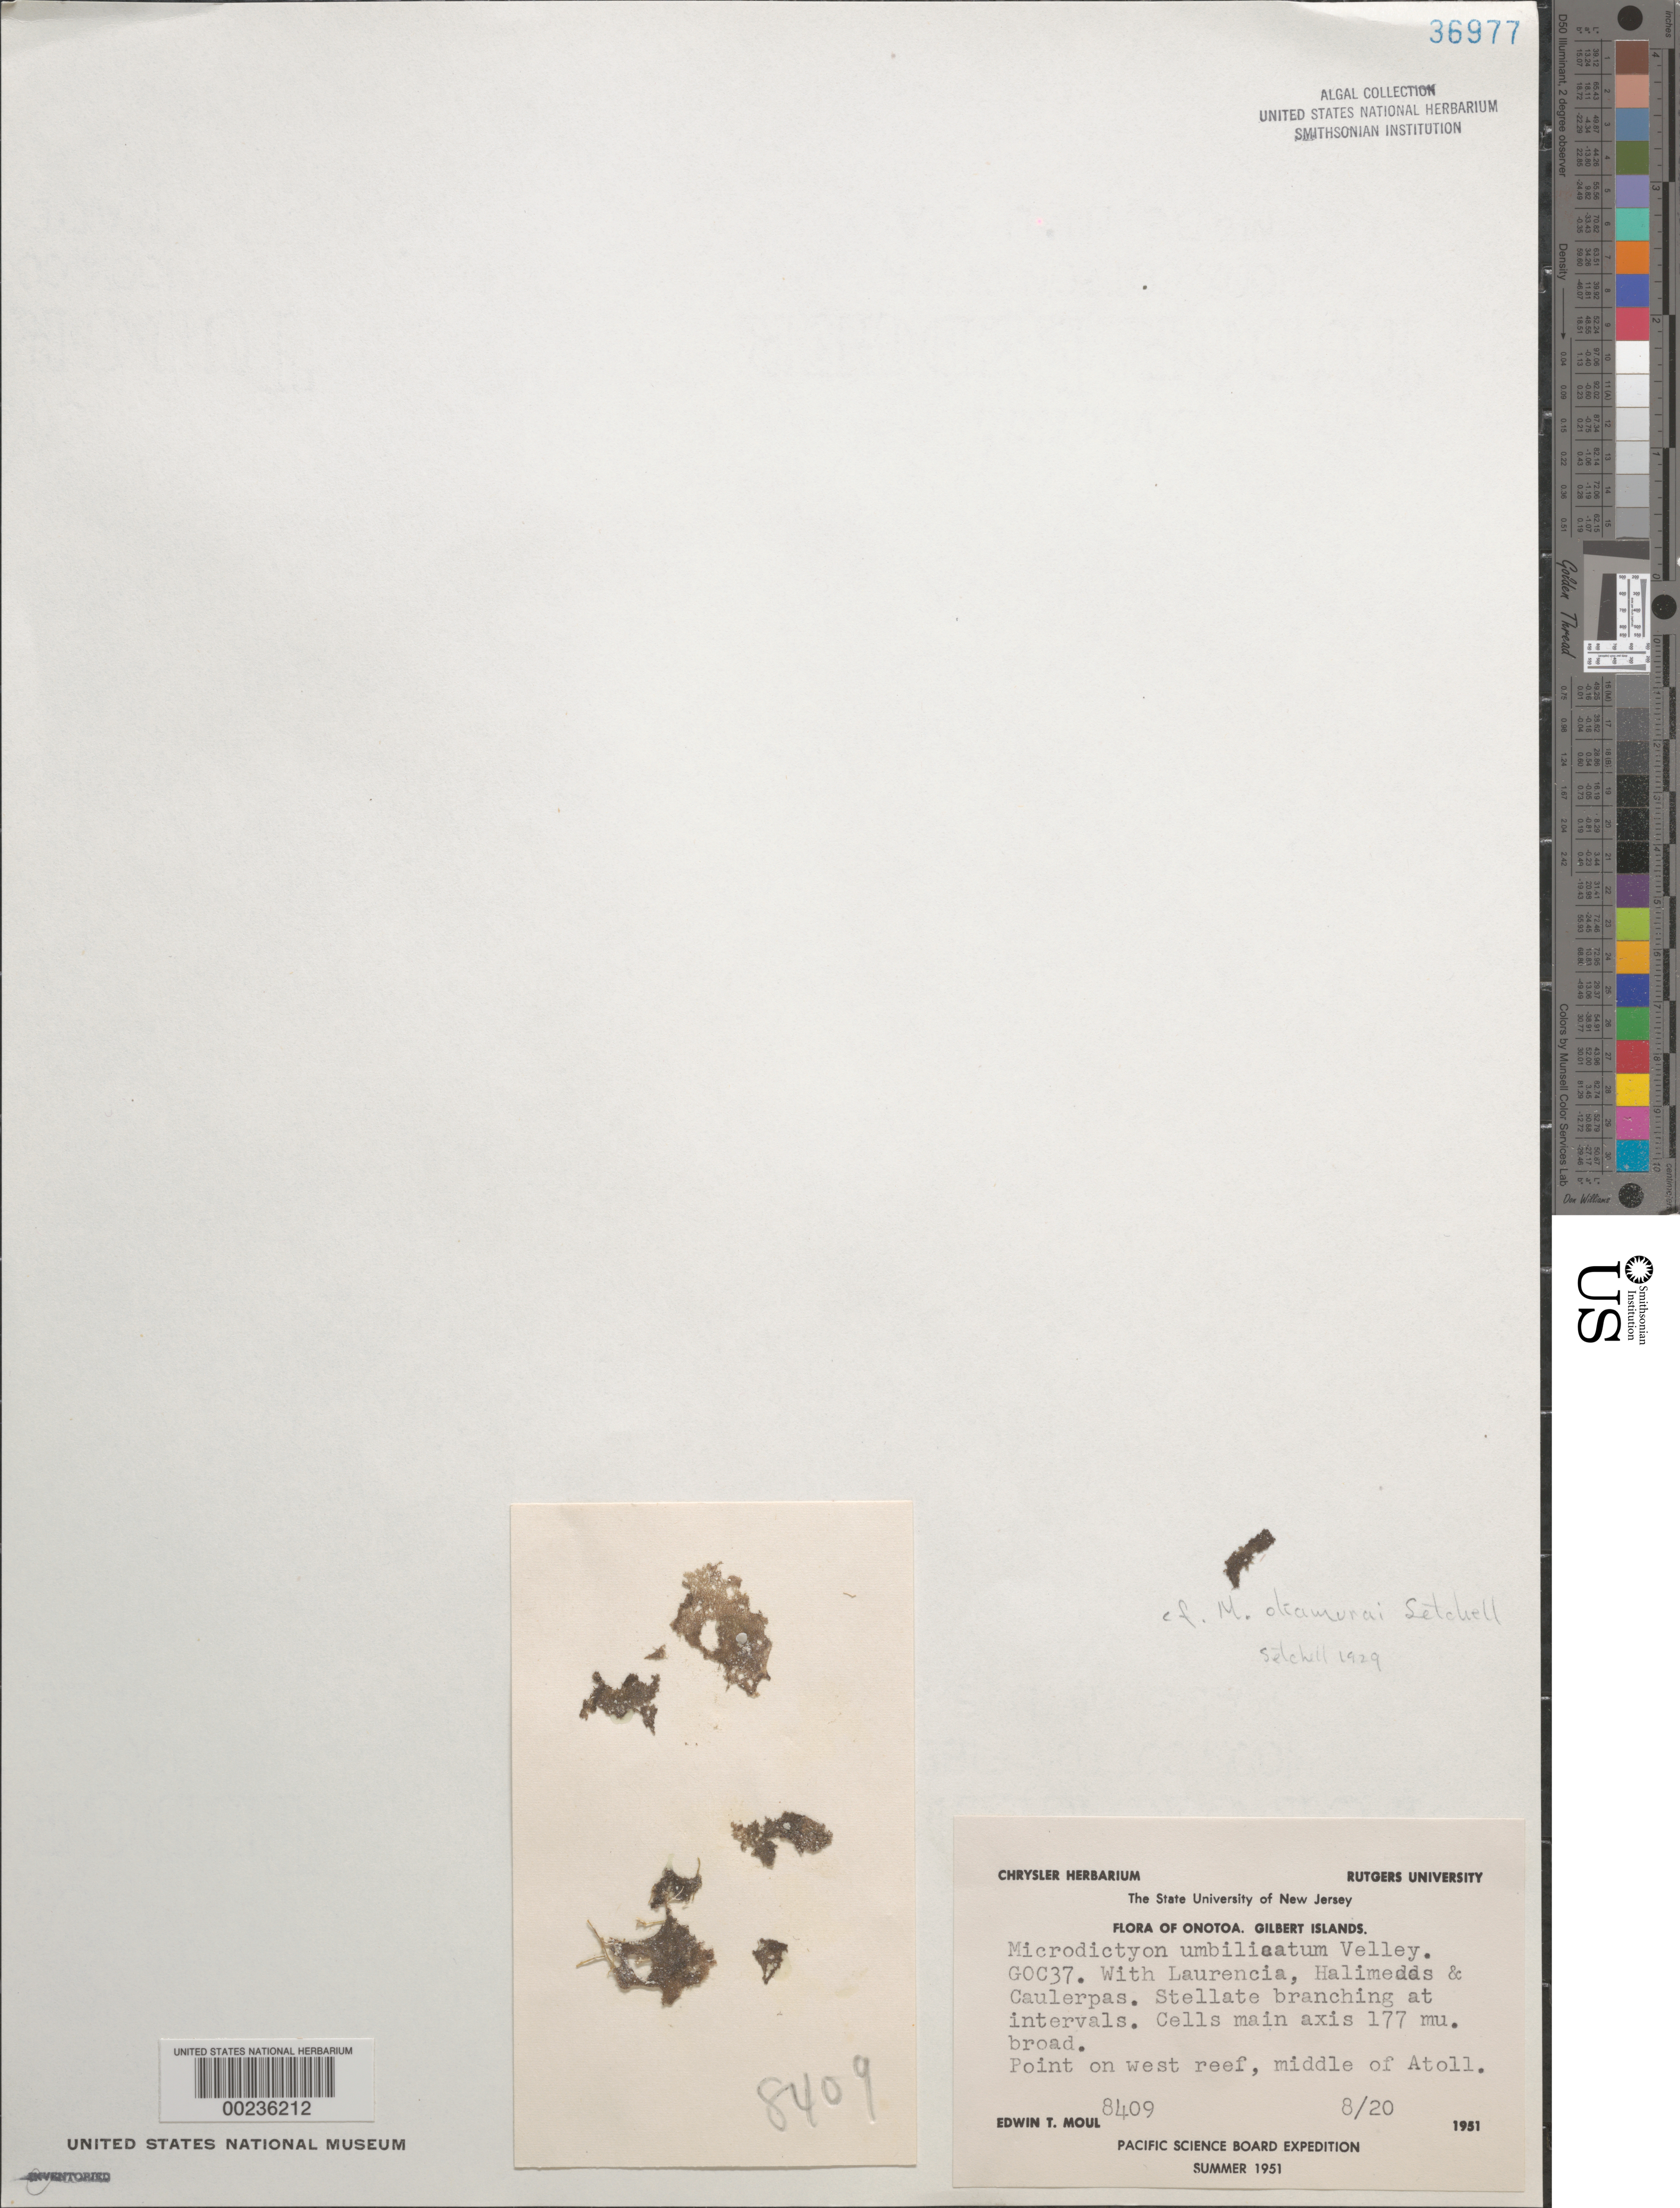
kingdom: Plantae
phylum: Chlorophyta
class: Ulvophyceae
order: Cladophorales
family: Anadyomenaceae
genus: Microdictyon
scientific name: Microdictyon umbilicatum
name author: (Velley) Zanardini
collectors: E. T. Moul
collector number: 8409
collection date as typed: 20 Aug 1951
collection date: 1951-08-20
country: Kiribati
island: Onotoa Atoll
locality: COG 29 or GOC 29 (or LOC 29?)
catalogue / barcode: US 36977